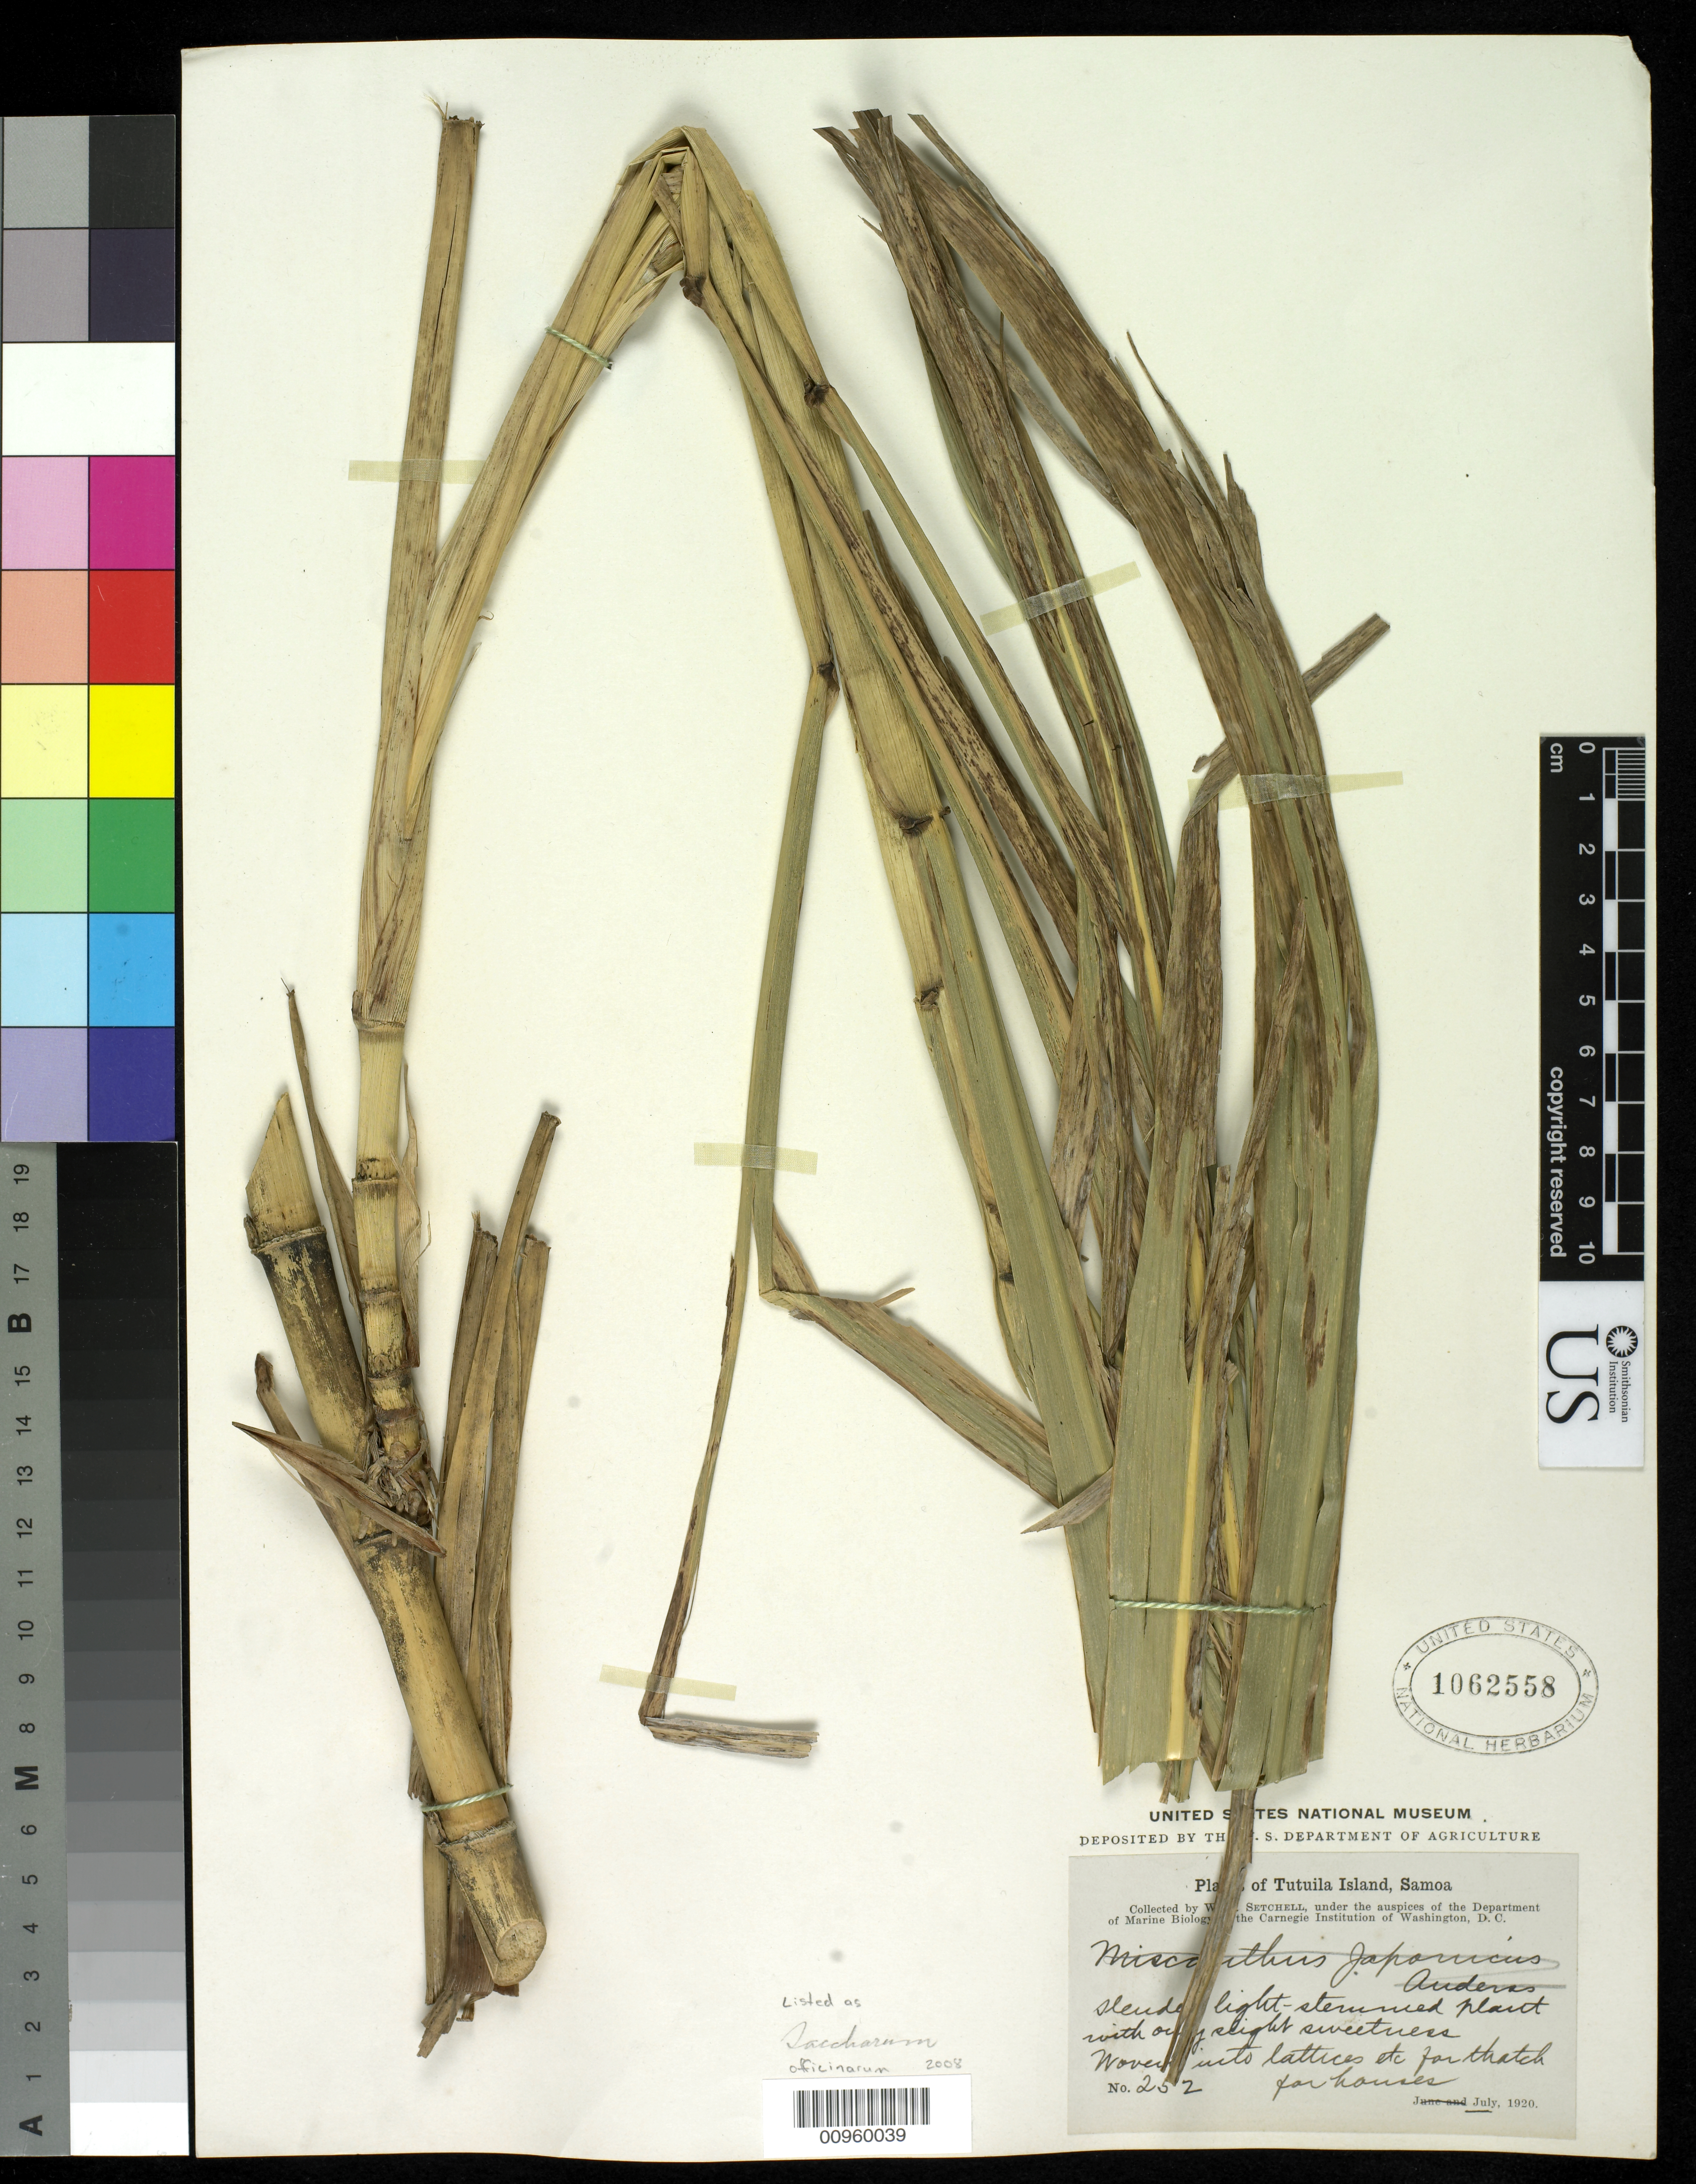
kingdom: Plantae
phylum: Tracheophyta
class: Liliopsida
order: Poales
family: Poaceae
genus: Saccharum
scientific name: Saccharum officinarum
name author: L.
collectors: W. Setchell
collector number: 252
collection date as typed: Jul 1920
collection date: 1920-07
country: American Samoa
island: Tutua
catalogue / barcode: US 1062558